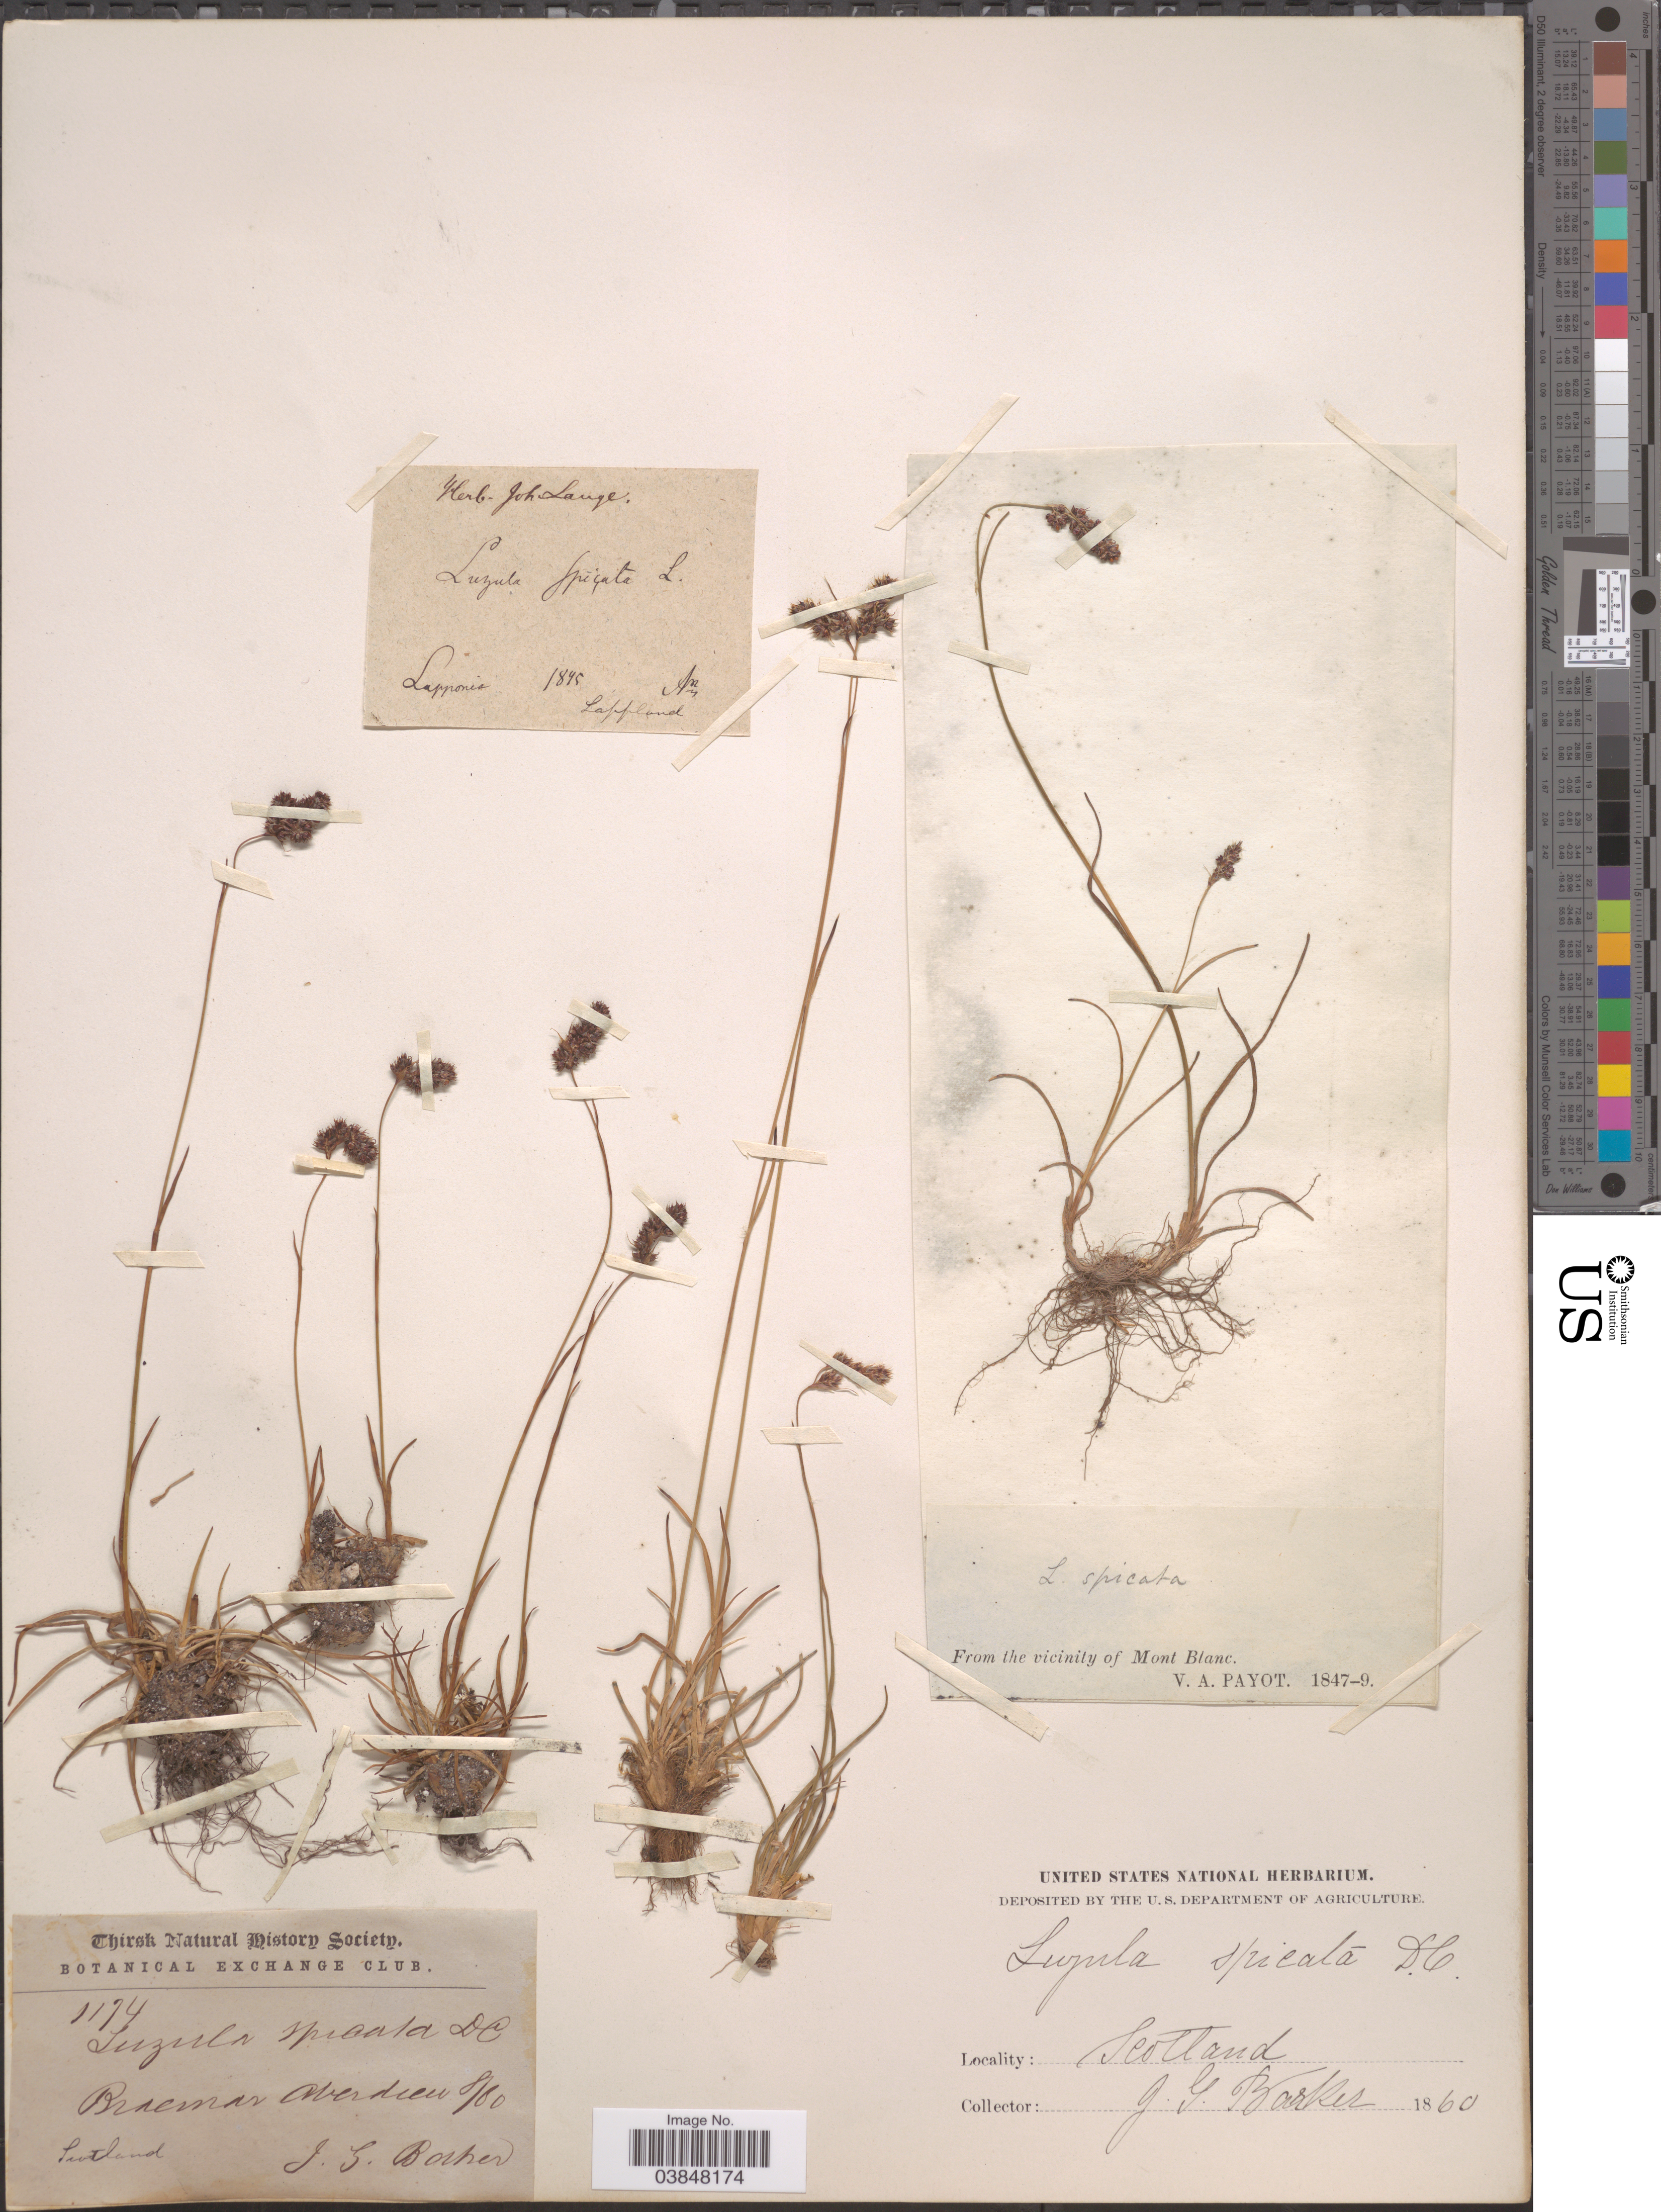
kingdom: Plantae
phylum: Tracheophyta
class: Liliopsida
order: Poales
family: Juncaceae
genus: Luzula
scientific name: Luzula spicata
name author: (L.) DC.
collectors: V. Payot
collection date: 1847/1849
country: Switzerland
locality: The vicinity of Mont Blanc.